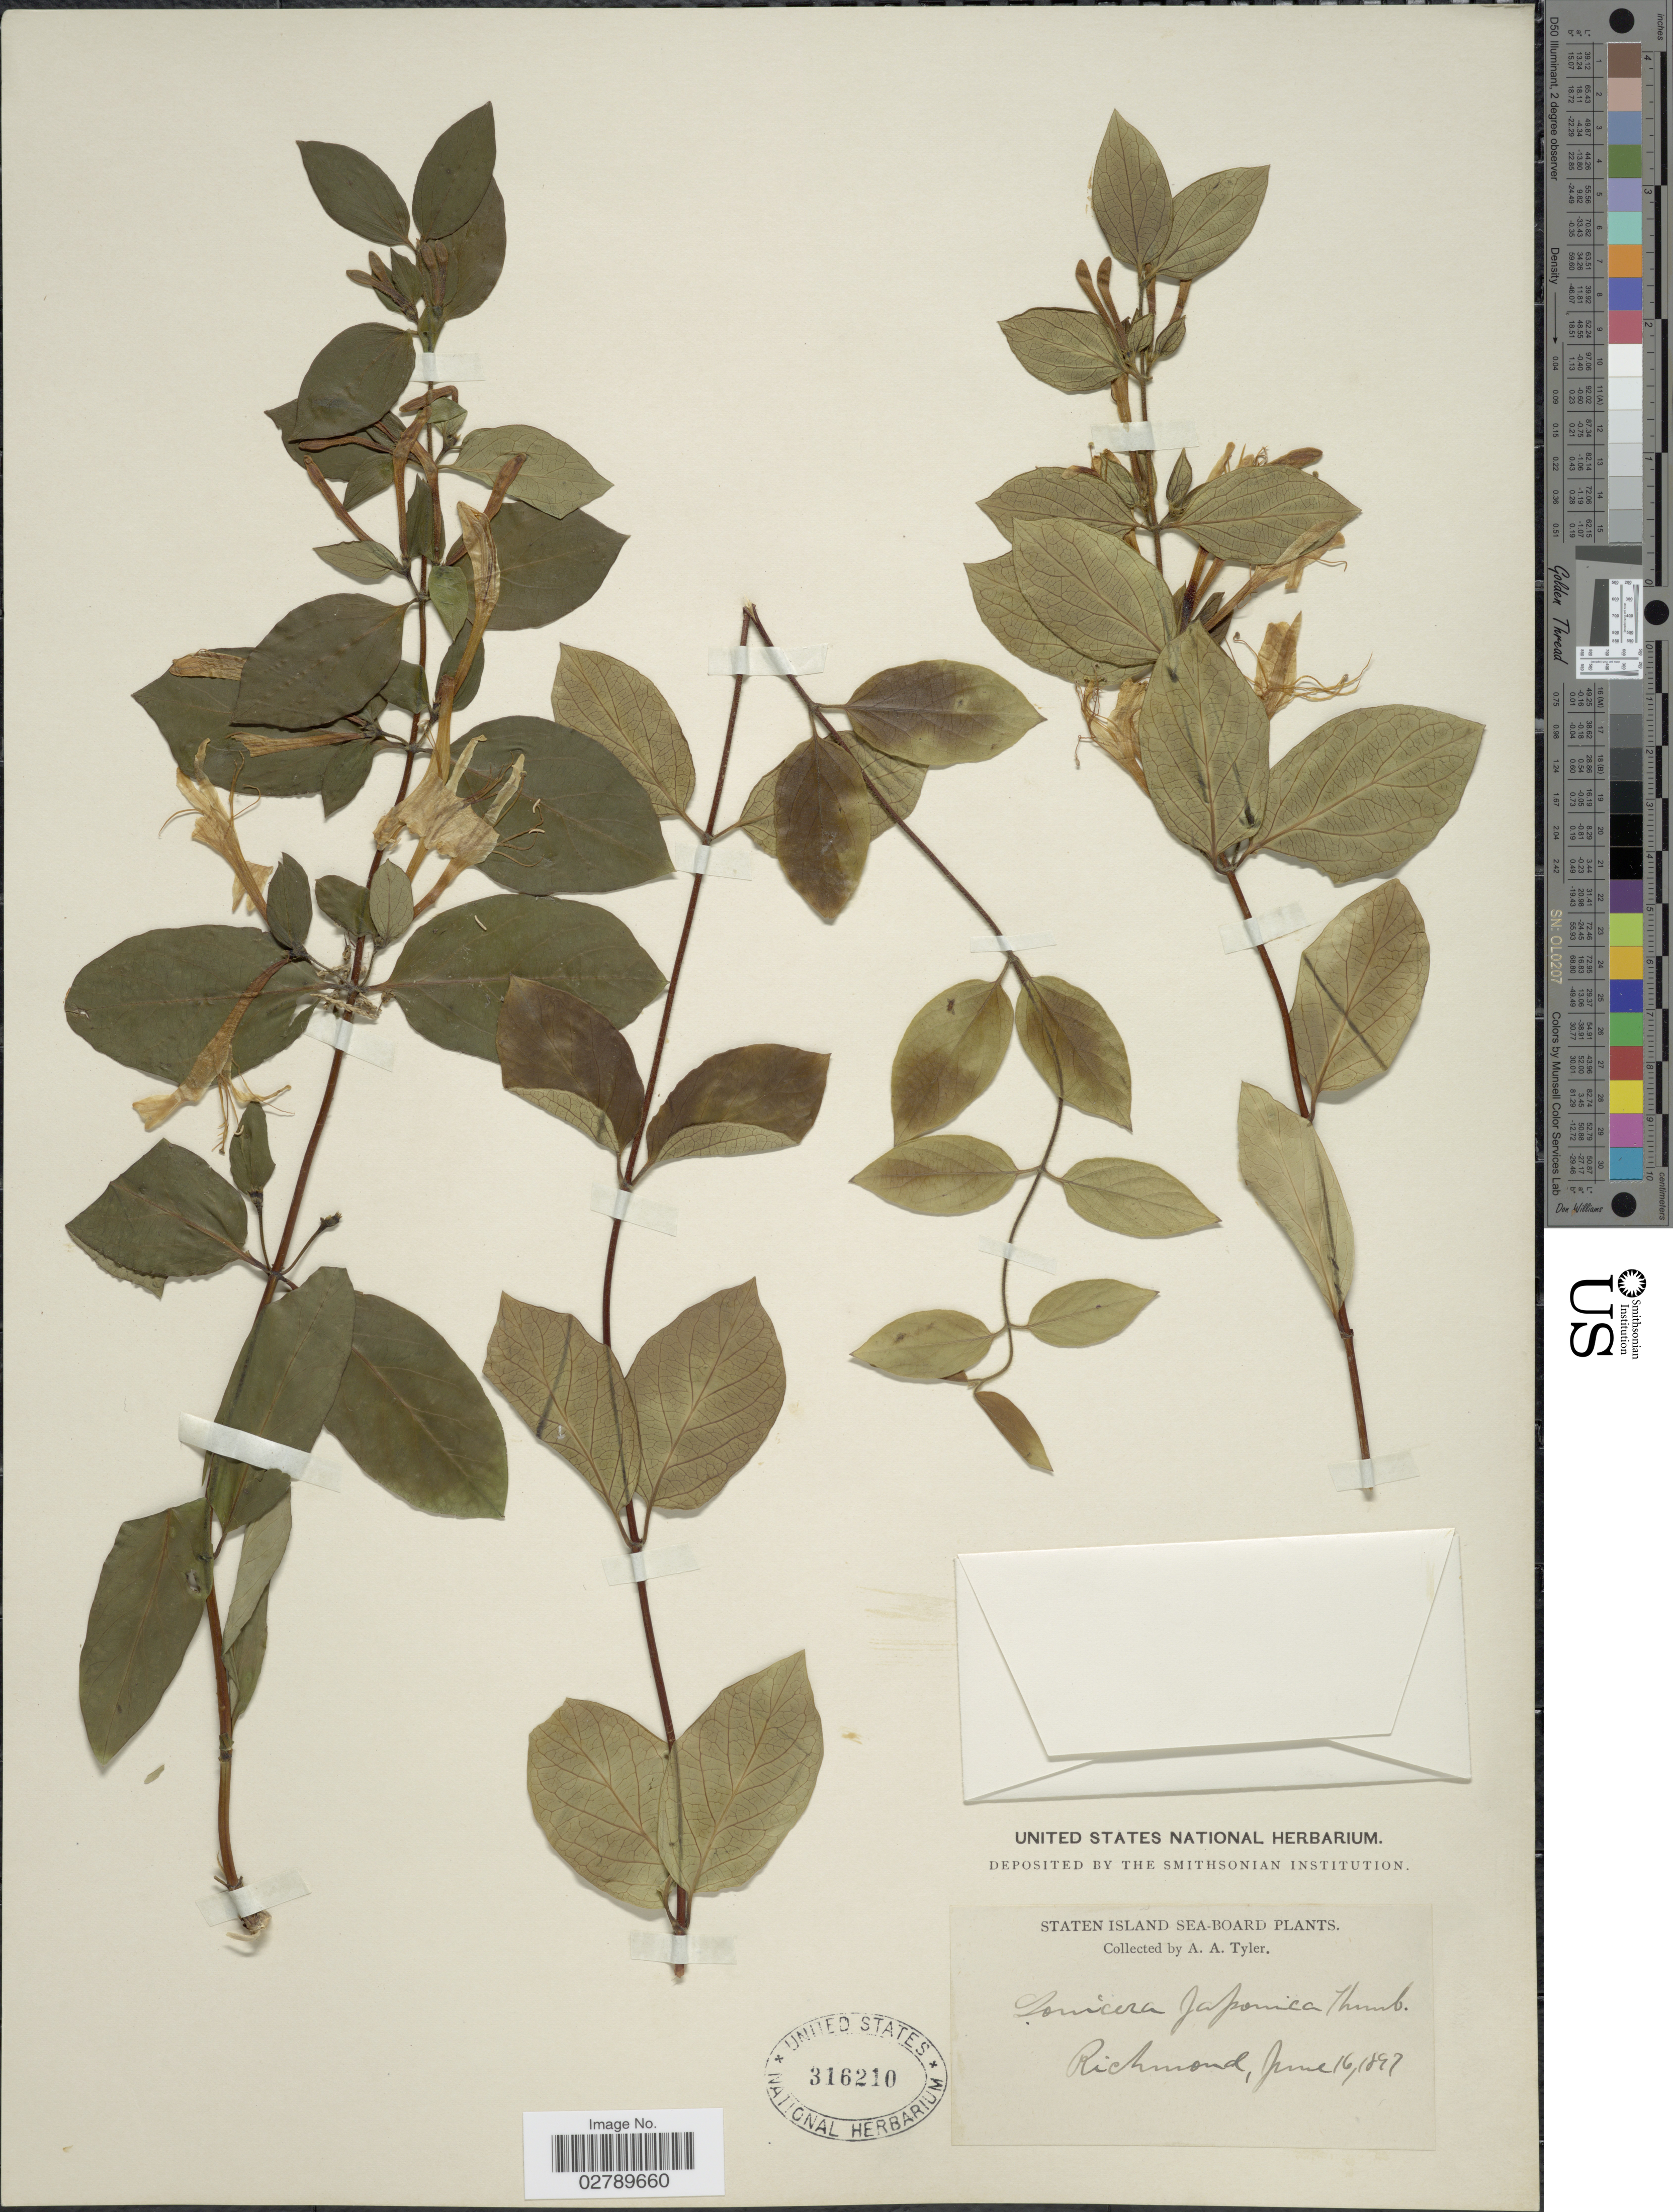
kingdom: Plantae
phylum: Tracheophyta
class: Magnoliopsida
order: Dipsacales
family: Caprifoliaceae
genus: Lonicera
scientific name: Lonicera japonica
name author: Thunb.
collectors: A. Tyler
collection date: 1897-06-16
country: United States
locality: Staten Island Sea-Board. Richmond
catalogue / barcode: US 316210